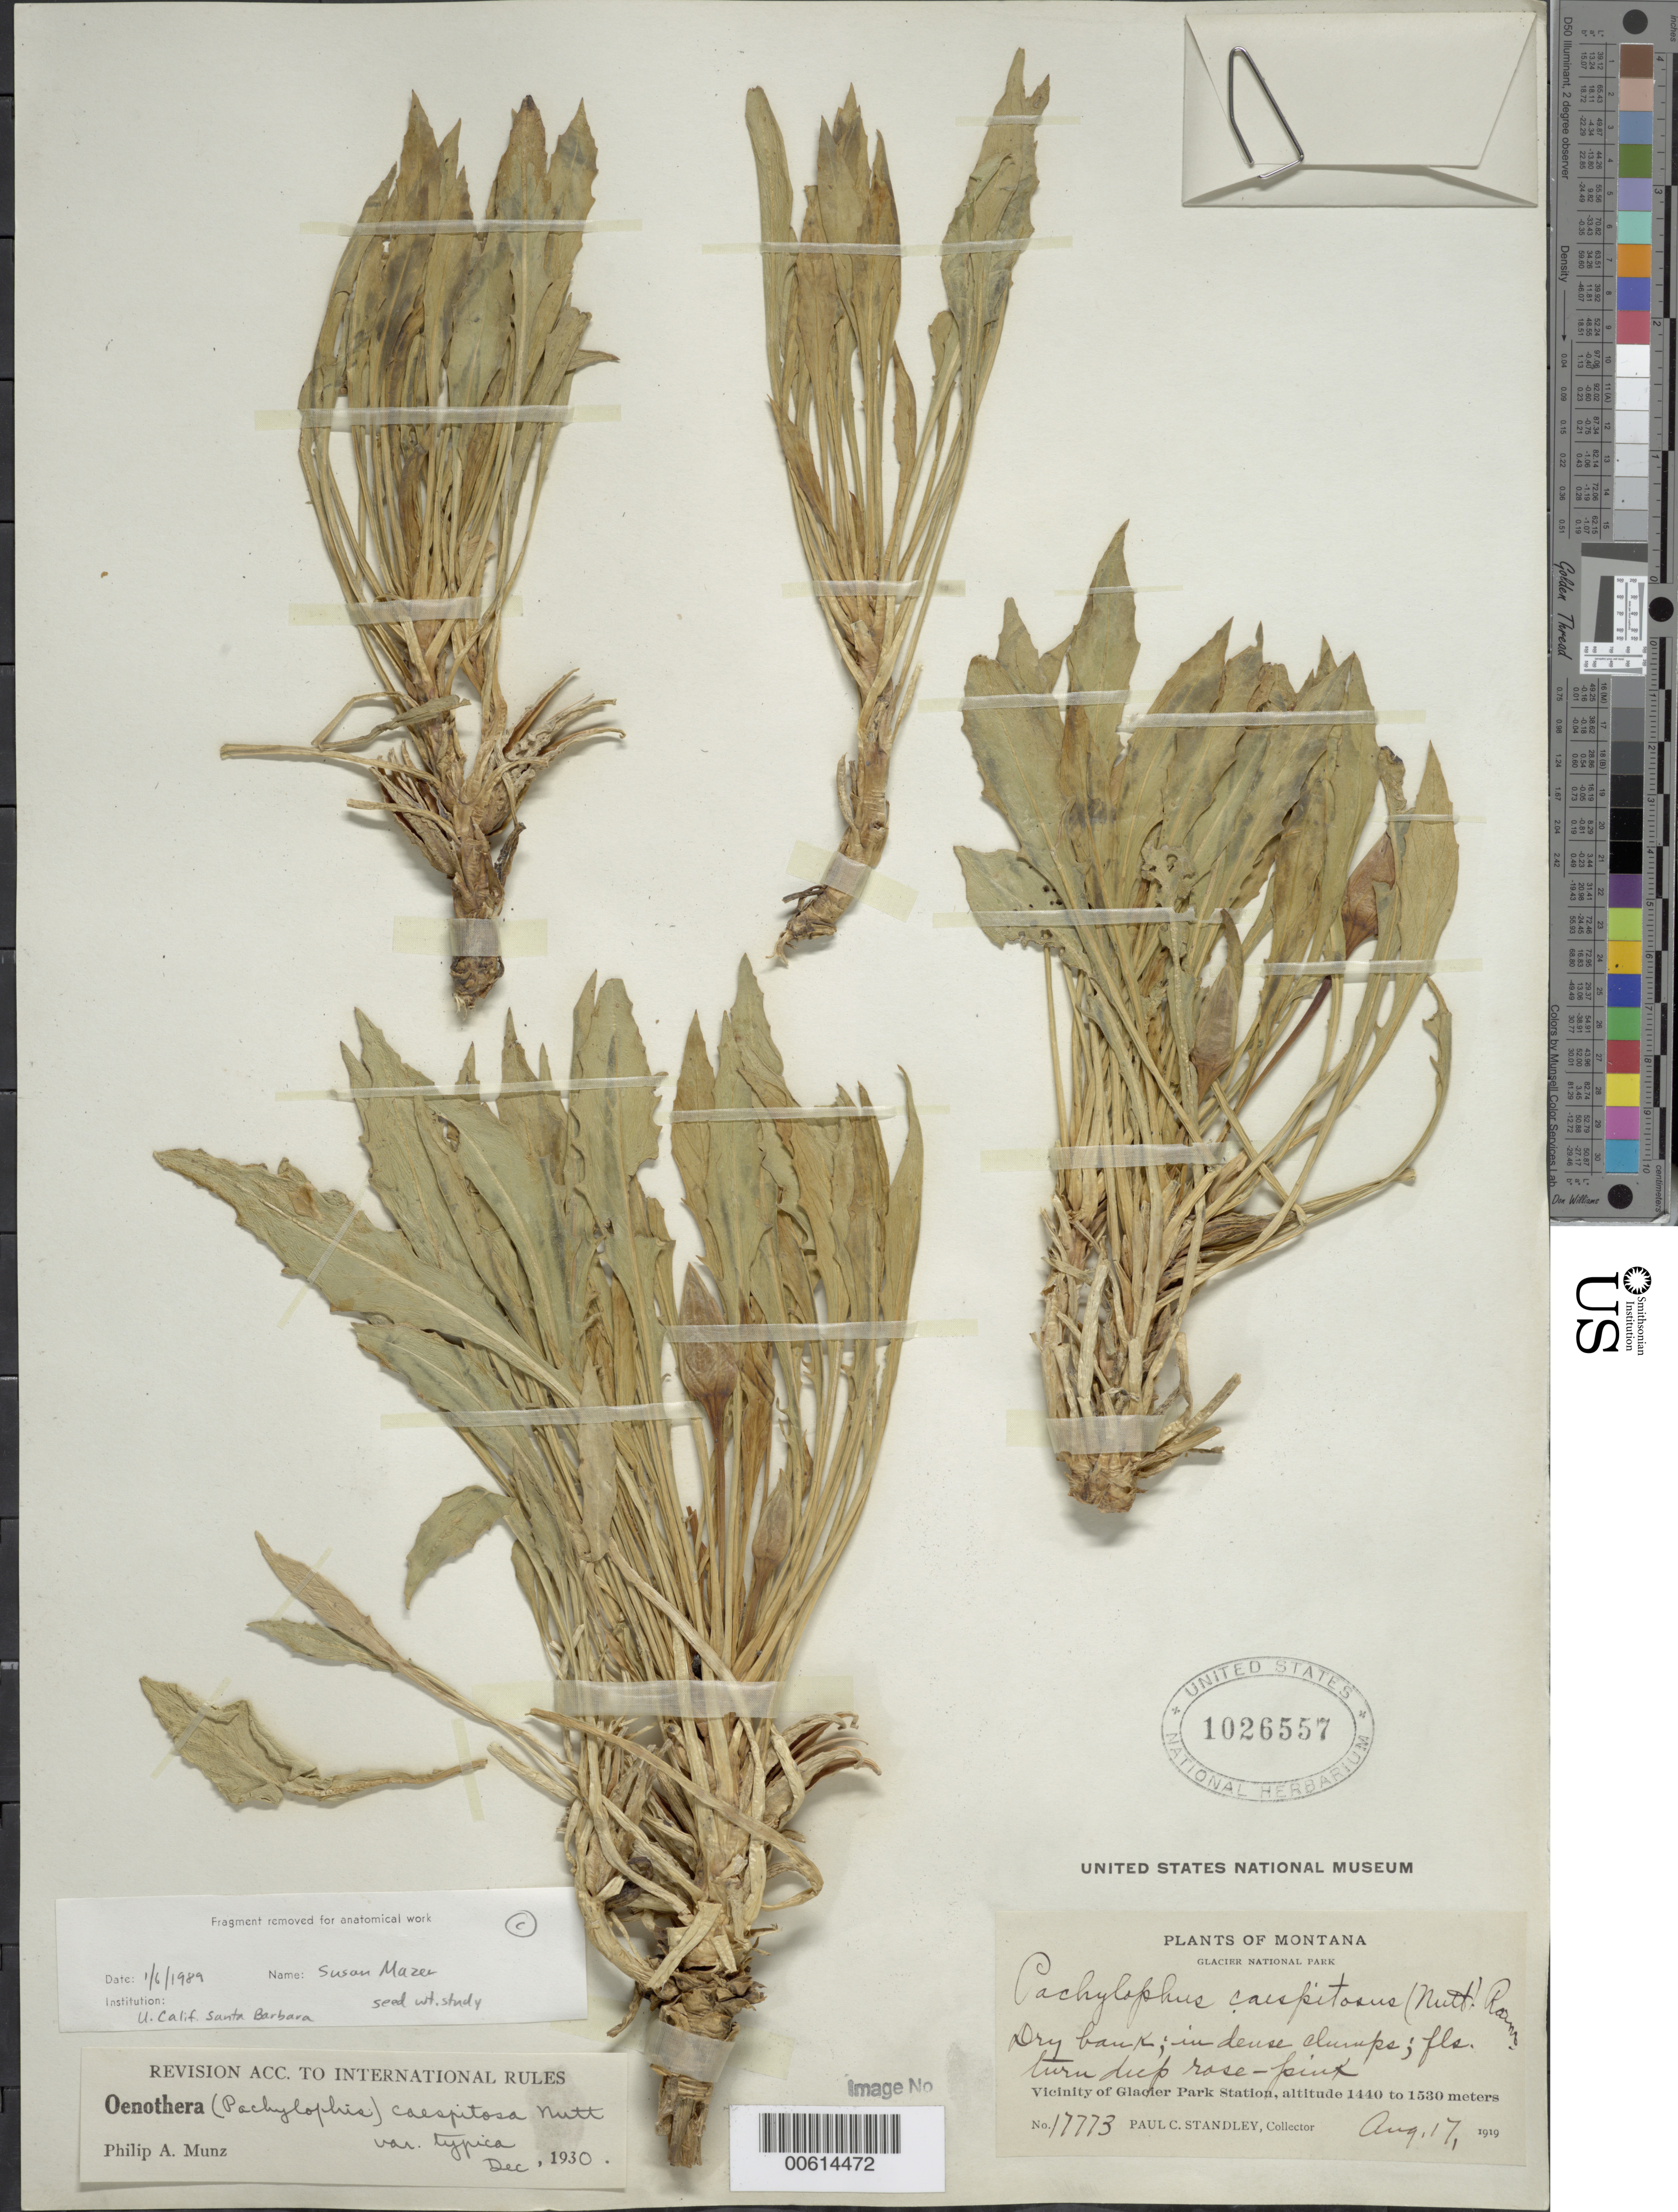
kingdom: Plantae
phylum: Tracheophyta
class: Magnoliopsida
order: Myrtales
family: Onagraceae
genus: Oenothera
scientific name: Oenothera cespitosa subsp. cespitosa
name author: Nutt.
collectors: P. C. Standley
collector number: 17773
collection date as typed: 17 Aug 1919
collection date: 1919-08-17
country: United States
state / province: Montana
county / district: Glacier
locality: Glacier Park Station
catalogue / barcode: US 1026557